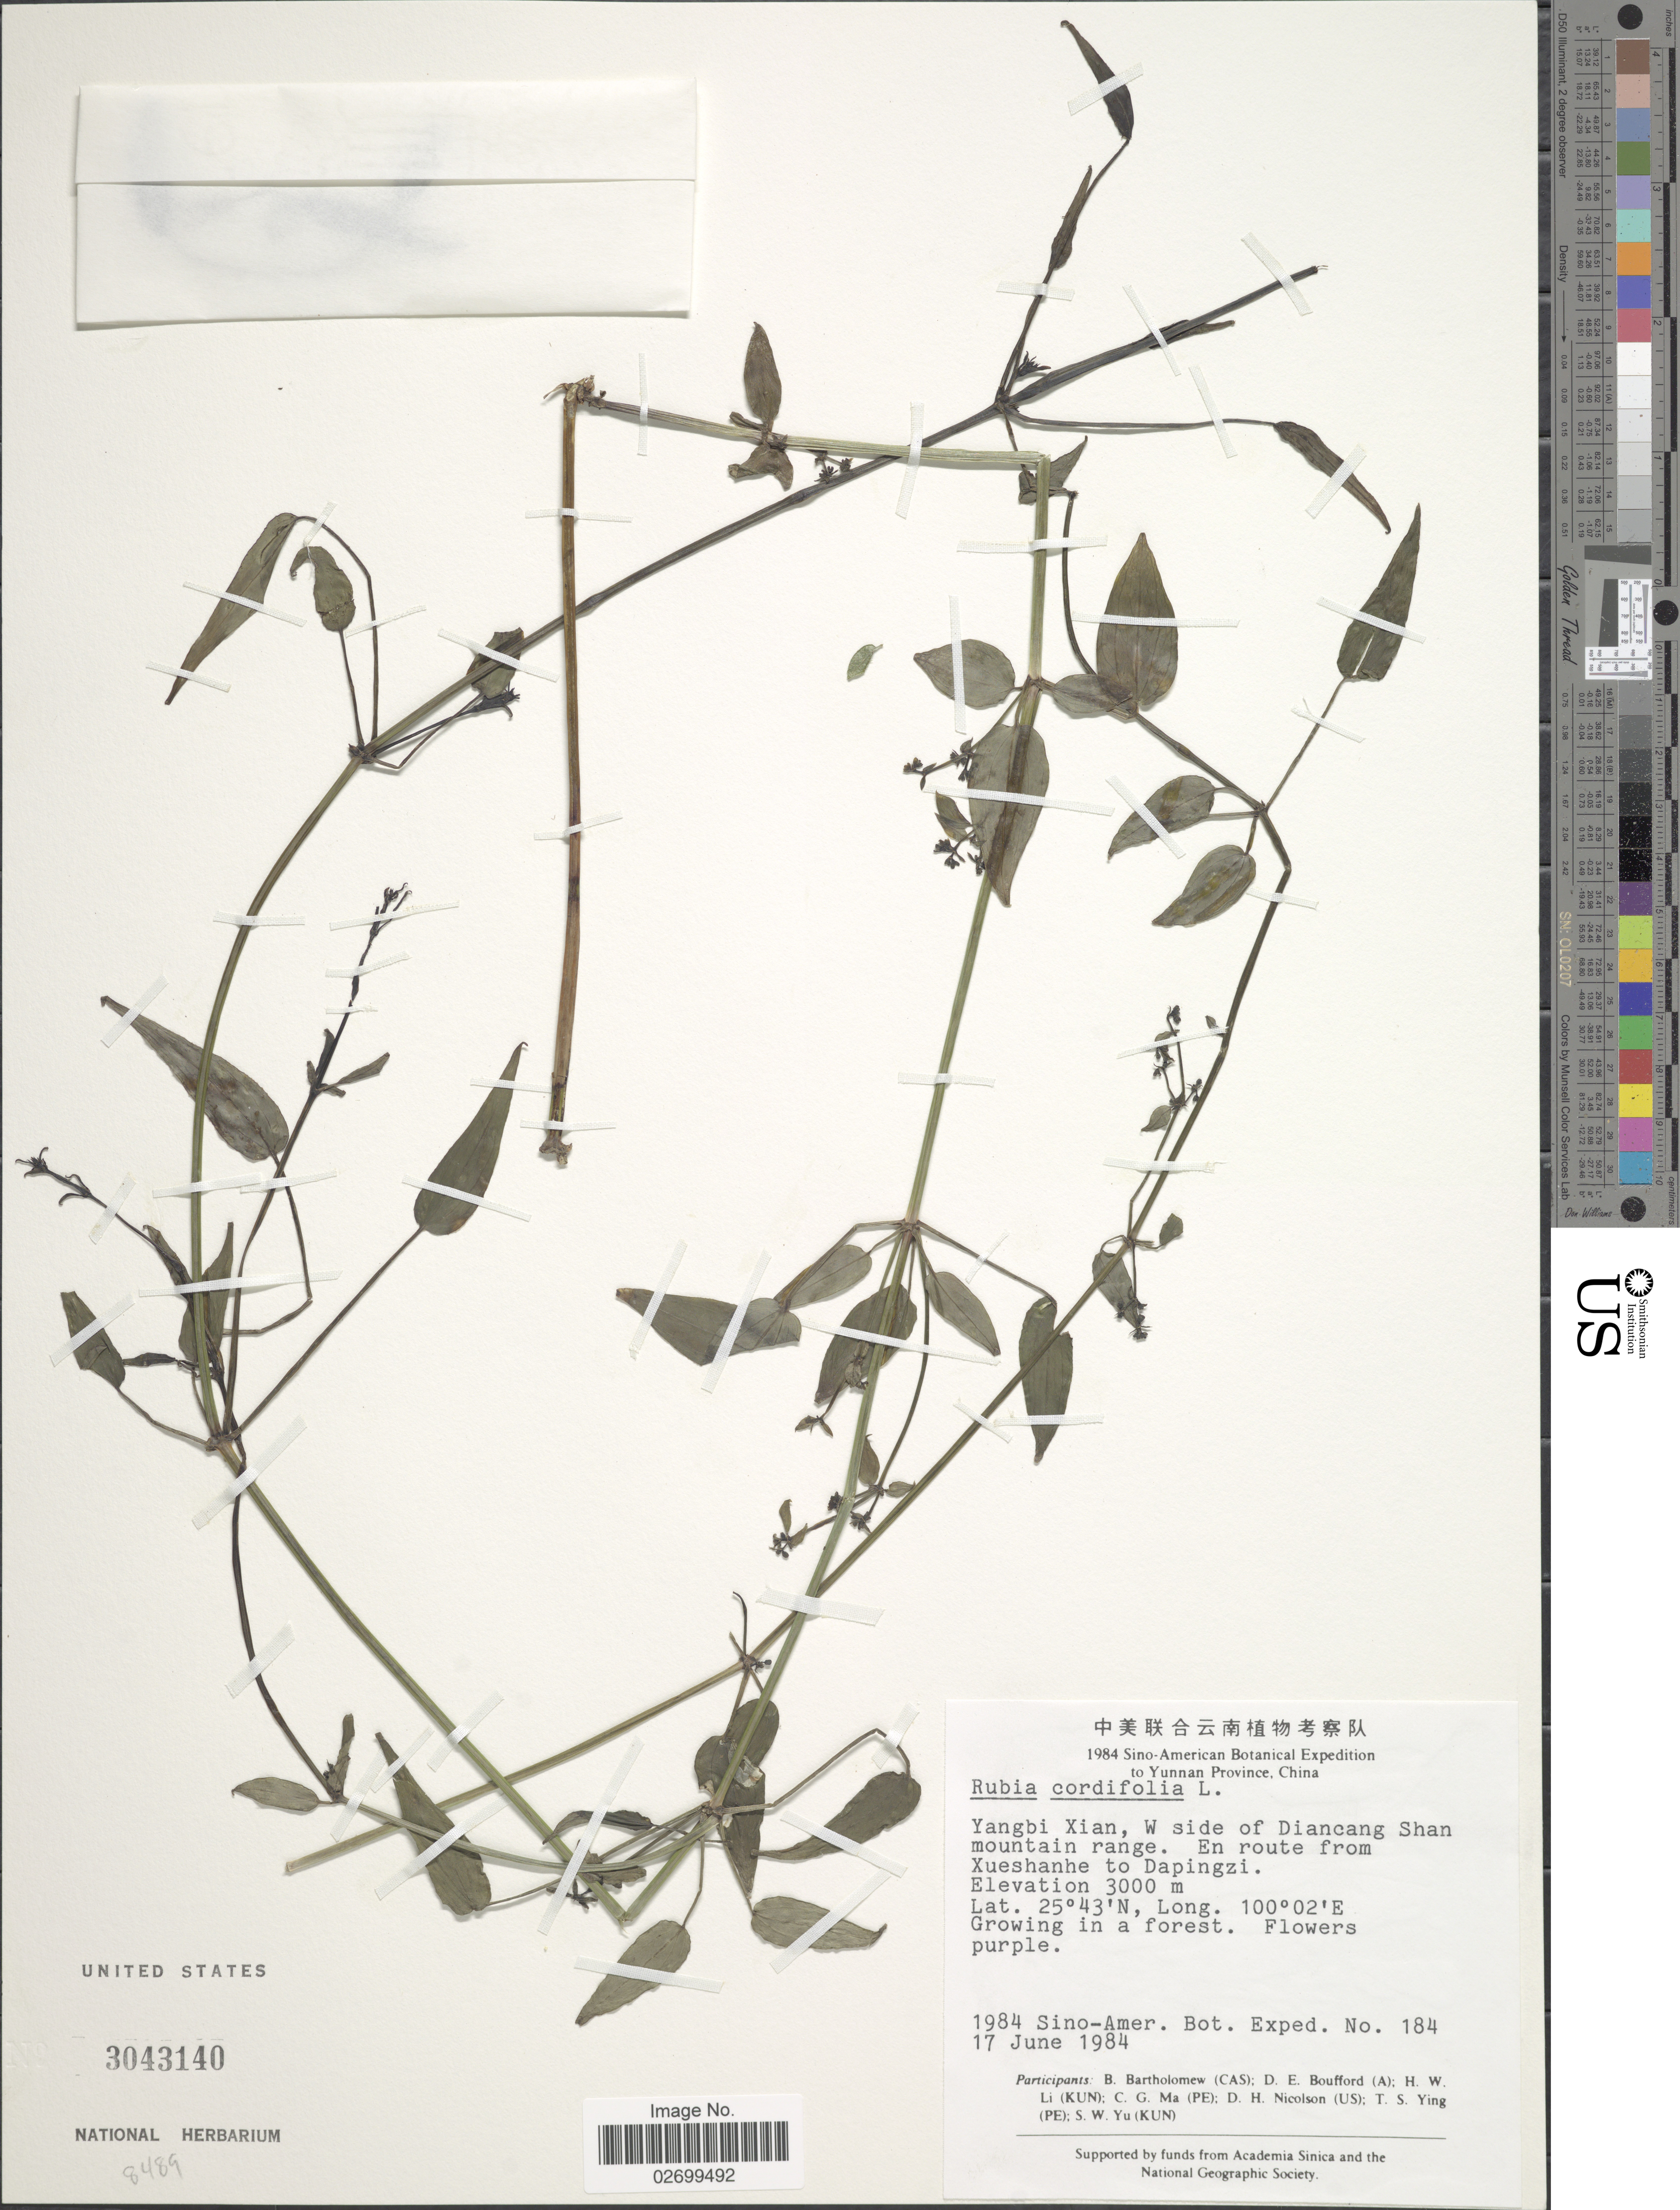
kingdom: Plantae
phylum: Tracheophyta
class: Magnoliopsida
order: Gentianales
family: Rubiaceae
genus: Rubia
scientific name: Rubia cordifolia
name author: L.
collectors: Sino-Amer. Bot. Exped. 1984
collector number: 184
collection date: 1984-06-17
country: China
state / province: Yunnan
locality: Yangbi Xian, W side of Diancang Shan mountain range, en route from Xueshanhe to Dapingzi.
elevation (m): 3000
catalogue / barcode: US 3043140